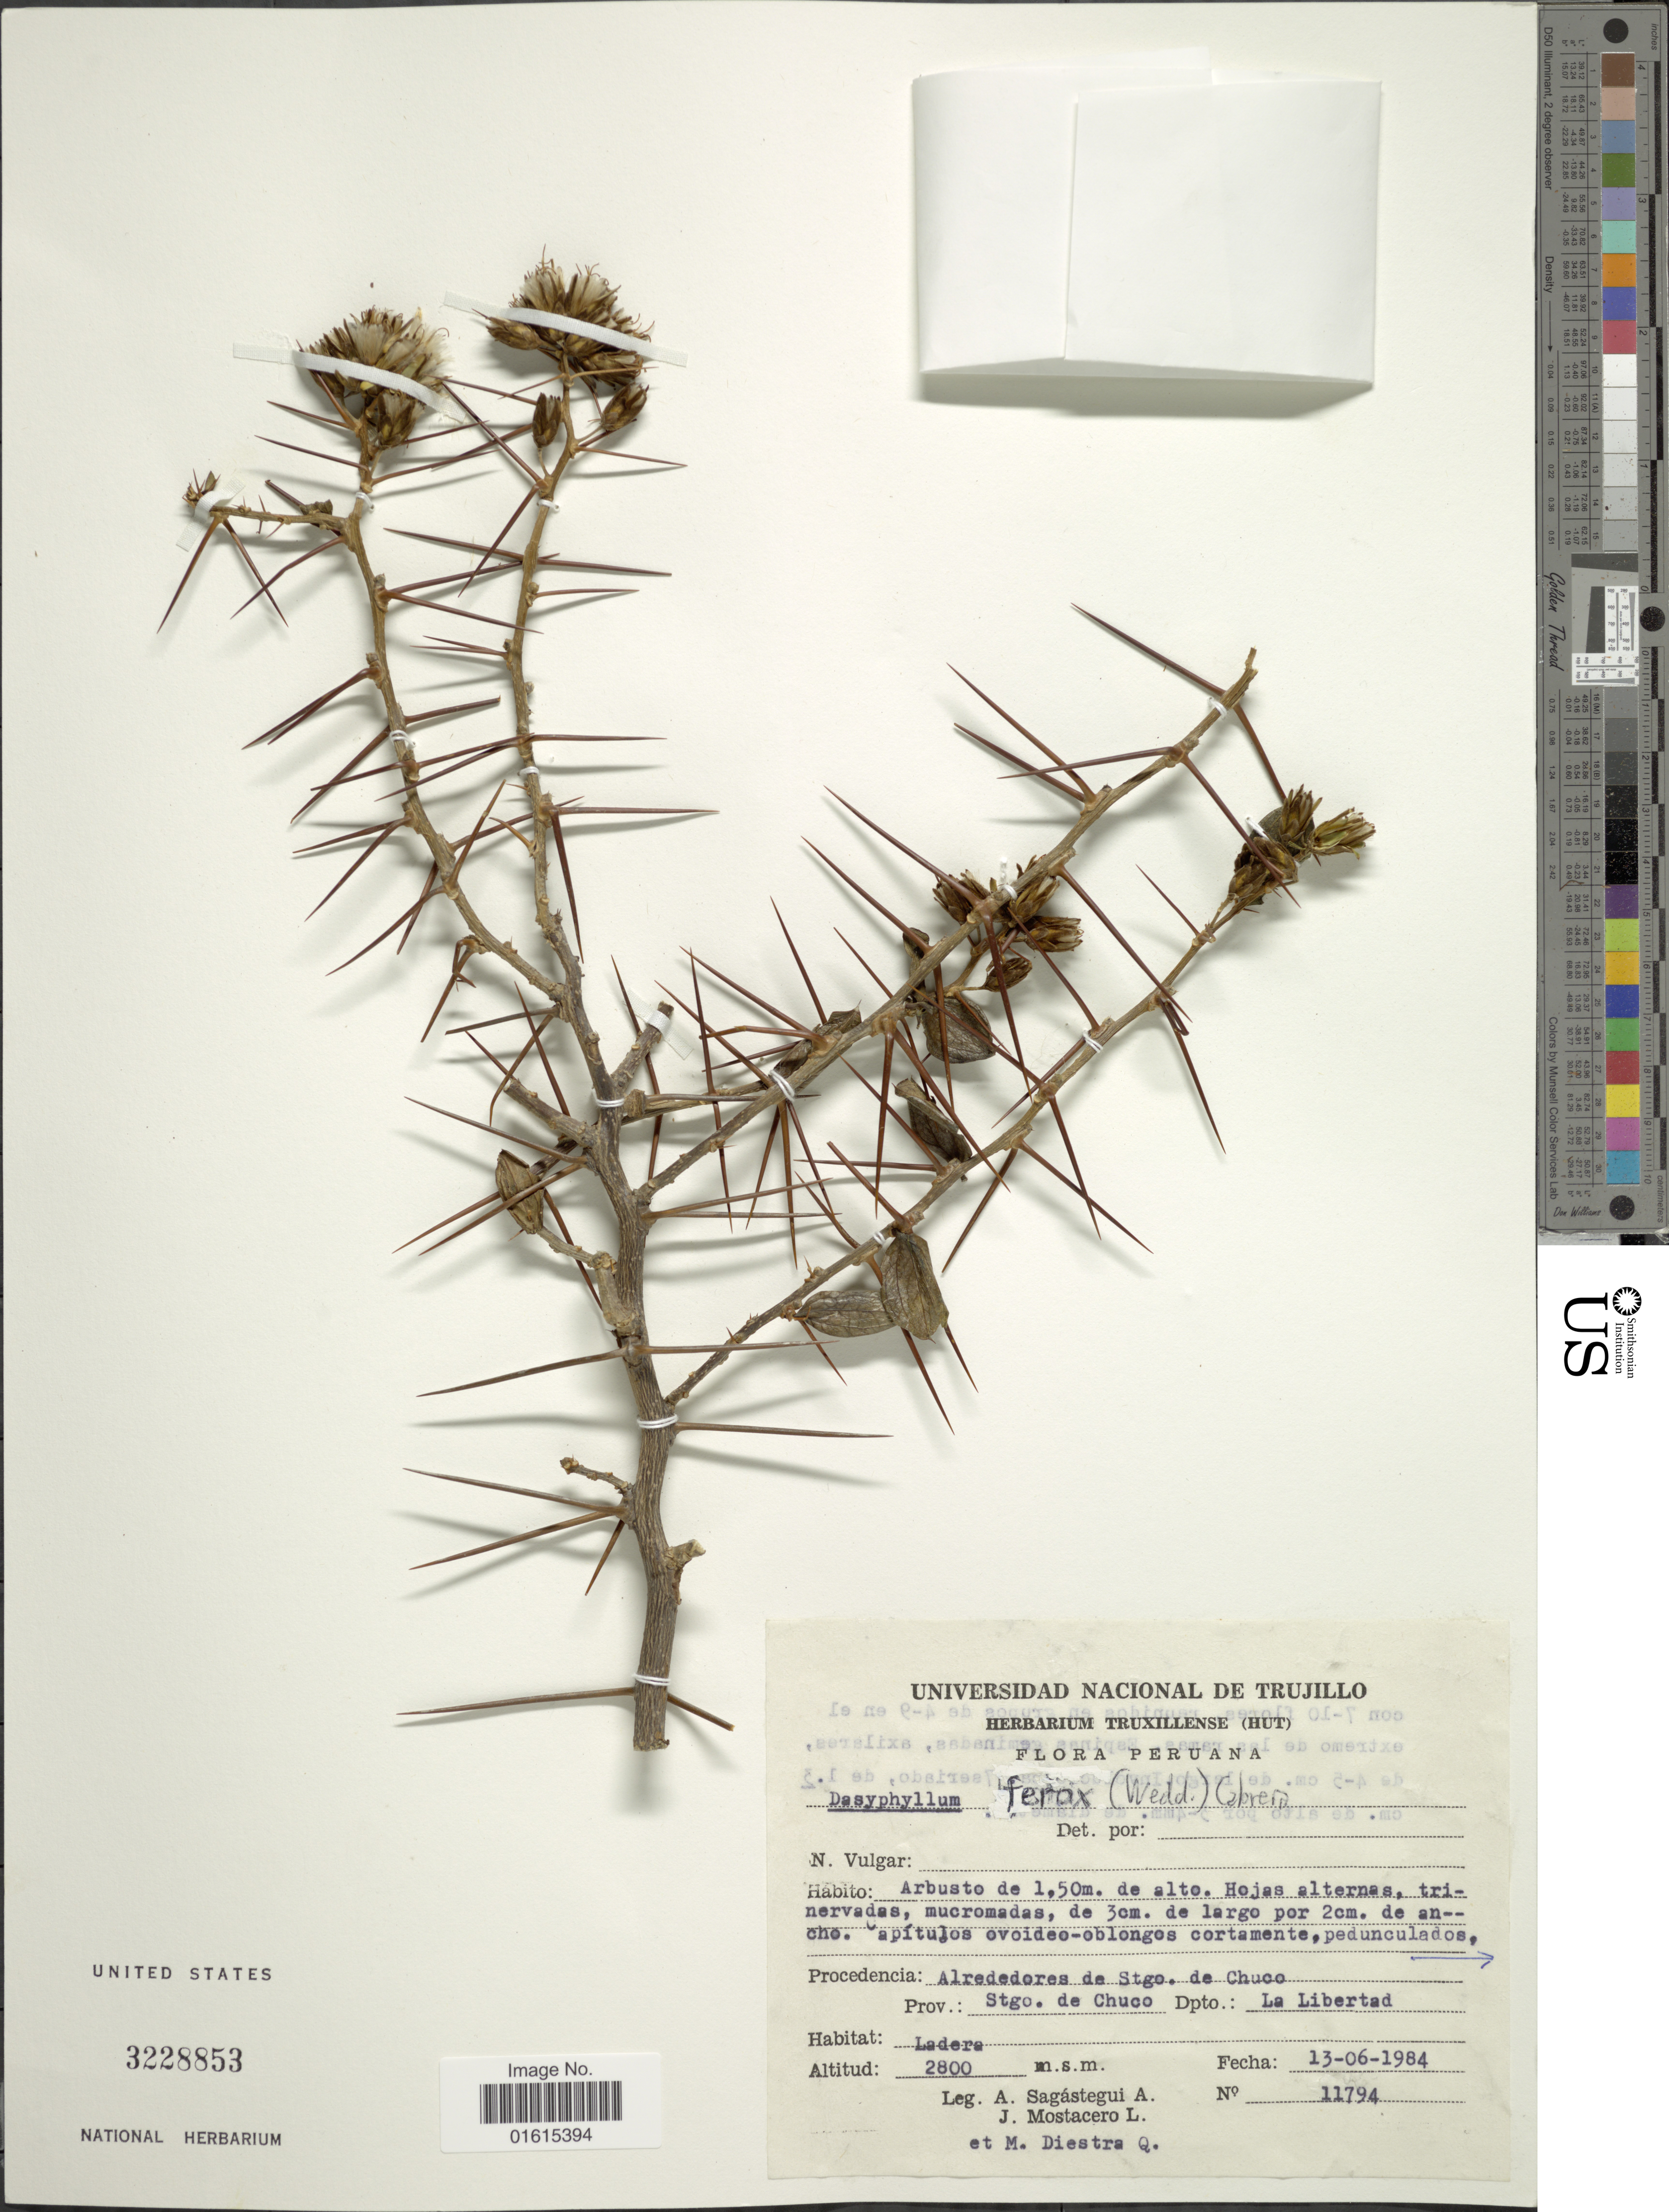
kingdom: Plantae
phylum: Tracheophyta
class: Magnoliopsida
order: Asterales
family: Asteraceae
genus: Dasyphyllum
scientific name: Dasyphyllum ferox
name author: (Wedd.) Cabrera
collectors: A. Sagástegui A. & J. Mostacero L.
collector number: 11794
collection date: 1984-06-13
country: Peru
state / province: La Libertad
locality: Peruana, Procedencia Alrededores de Stgo. de Chuco, Prov. Stgo. de Chuco, Dpto. La Libertad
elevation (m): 2800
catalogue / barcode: US 3228853